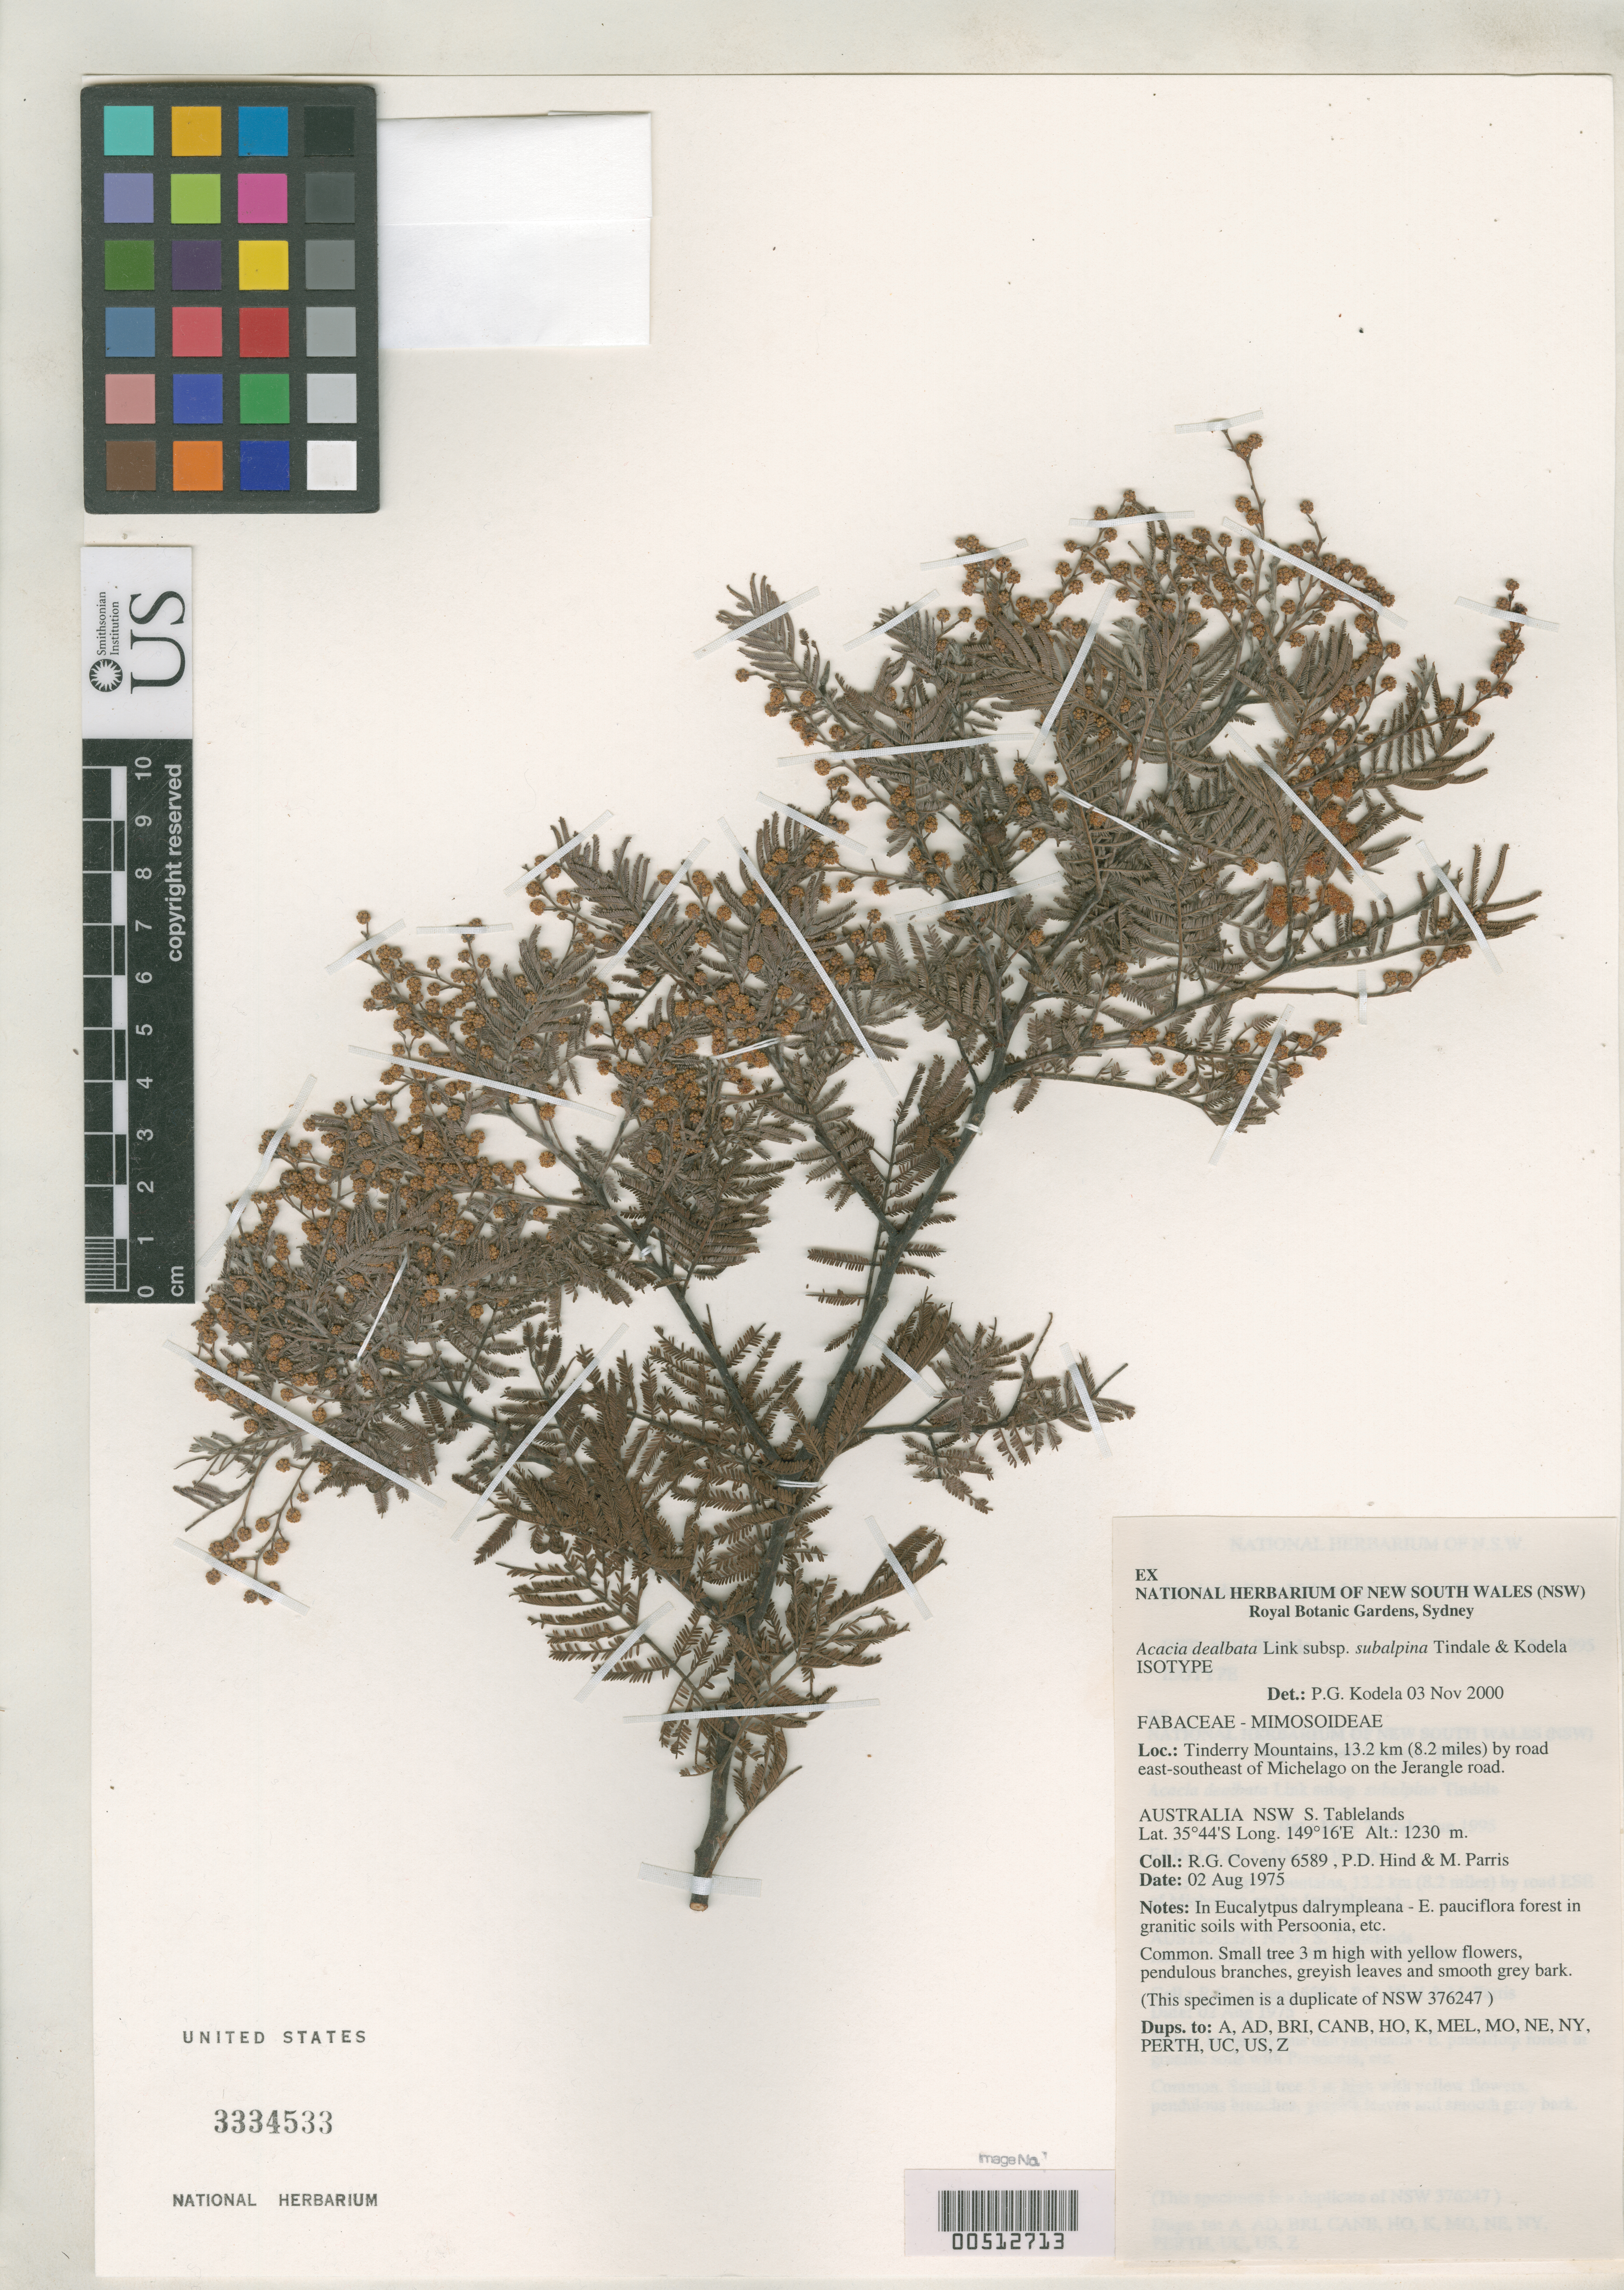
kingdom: Plantae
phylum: Tracheophyta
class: Magnoliopsida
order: Fabales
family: Fabaceae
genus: Acacia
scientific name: Acacia dealbata subsp. subalpina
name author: Tindale & Kodela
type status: Isotype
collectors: R. Coveny, P. Hind & M. Parris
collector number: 6589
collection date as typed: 02 Aug 1975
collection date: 1975-08-02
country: Australia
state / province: New South Wales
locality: S. Tablelands, Tinderry mountains, 13.2 km (8.2 mi) by road ESE of Michelango on Jerangle Road.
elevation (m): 1230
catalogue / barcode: US 3334533